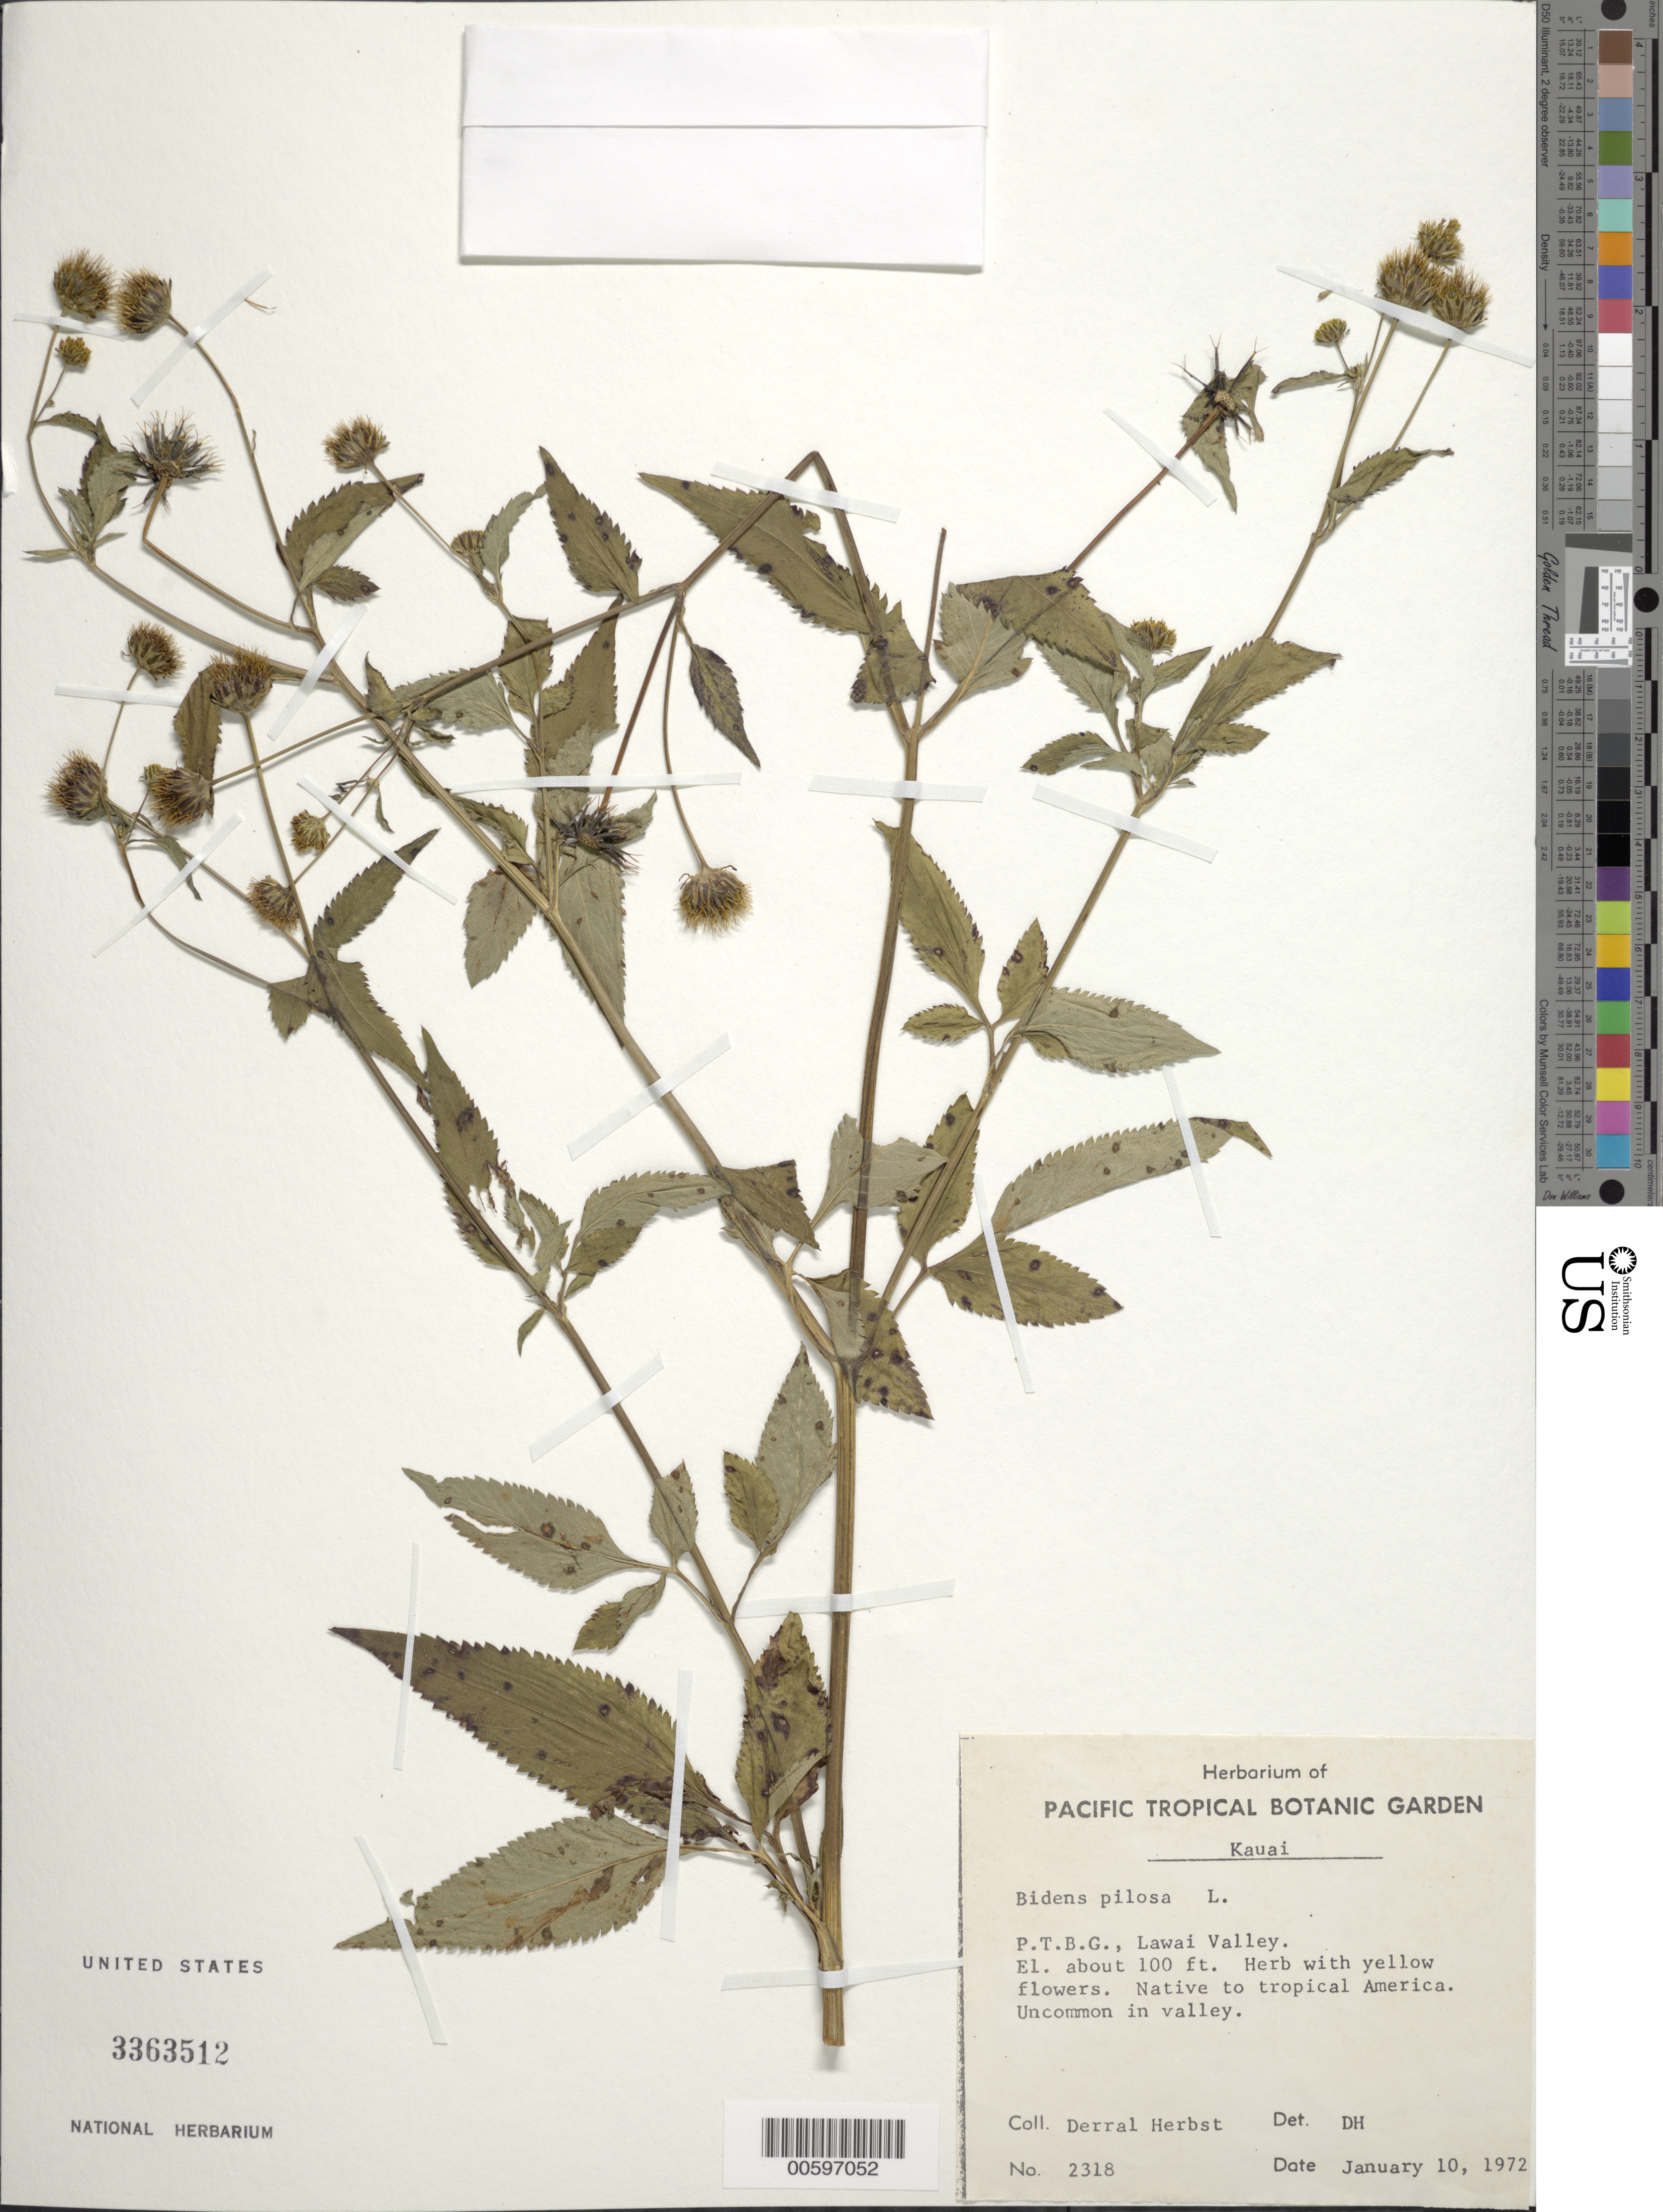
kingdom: Plantae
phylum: Tracheophyta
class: Magnoliopsida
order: Asterales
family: Asteraceae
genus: Bidens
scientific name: Bidens pilosa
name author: L.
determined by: Herbst, D. R.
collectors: D. R. Herbst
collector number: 2318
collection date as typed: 10 Jan 1972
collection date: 1972-01-10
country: United States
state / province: Hawaii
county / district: Kauai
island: Kaua'i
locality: P.T.B.G., Lawai Valley.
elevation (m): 30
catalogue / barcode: US 3363512